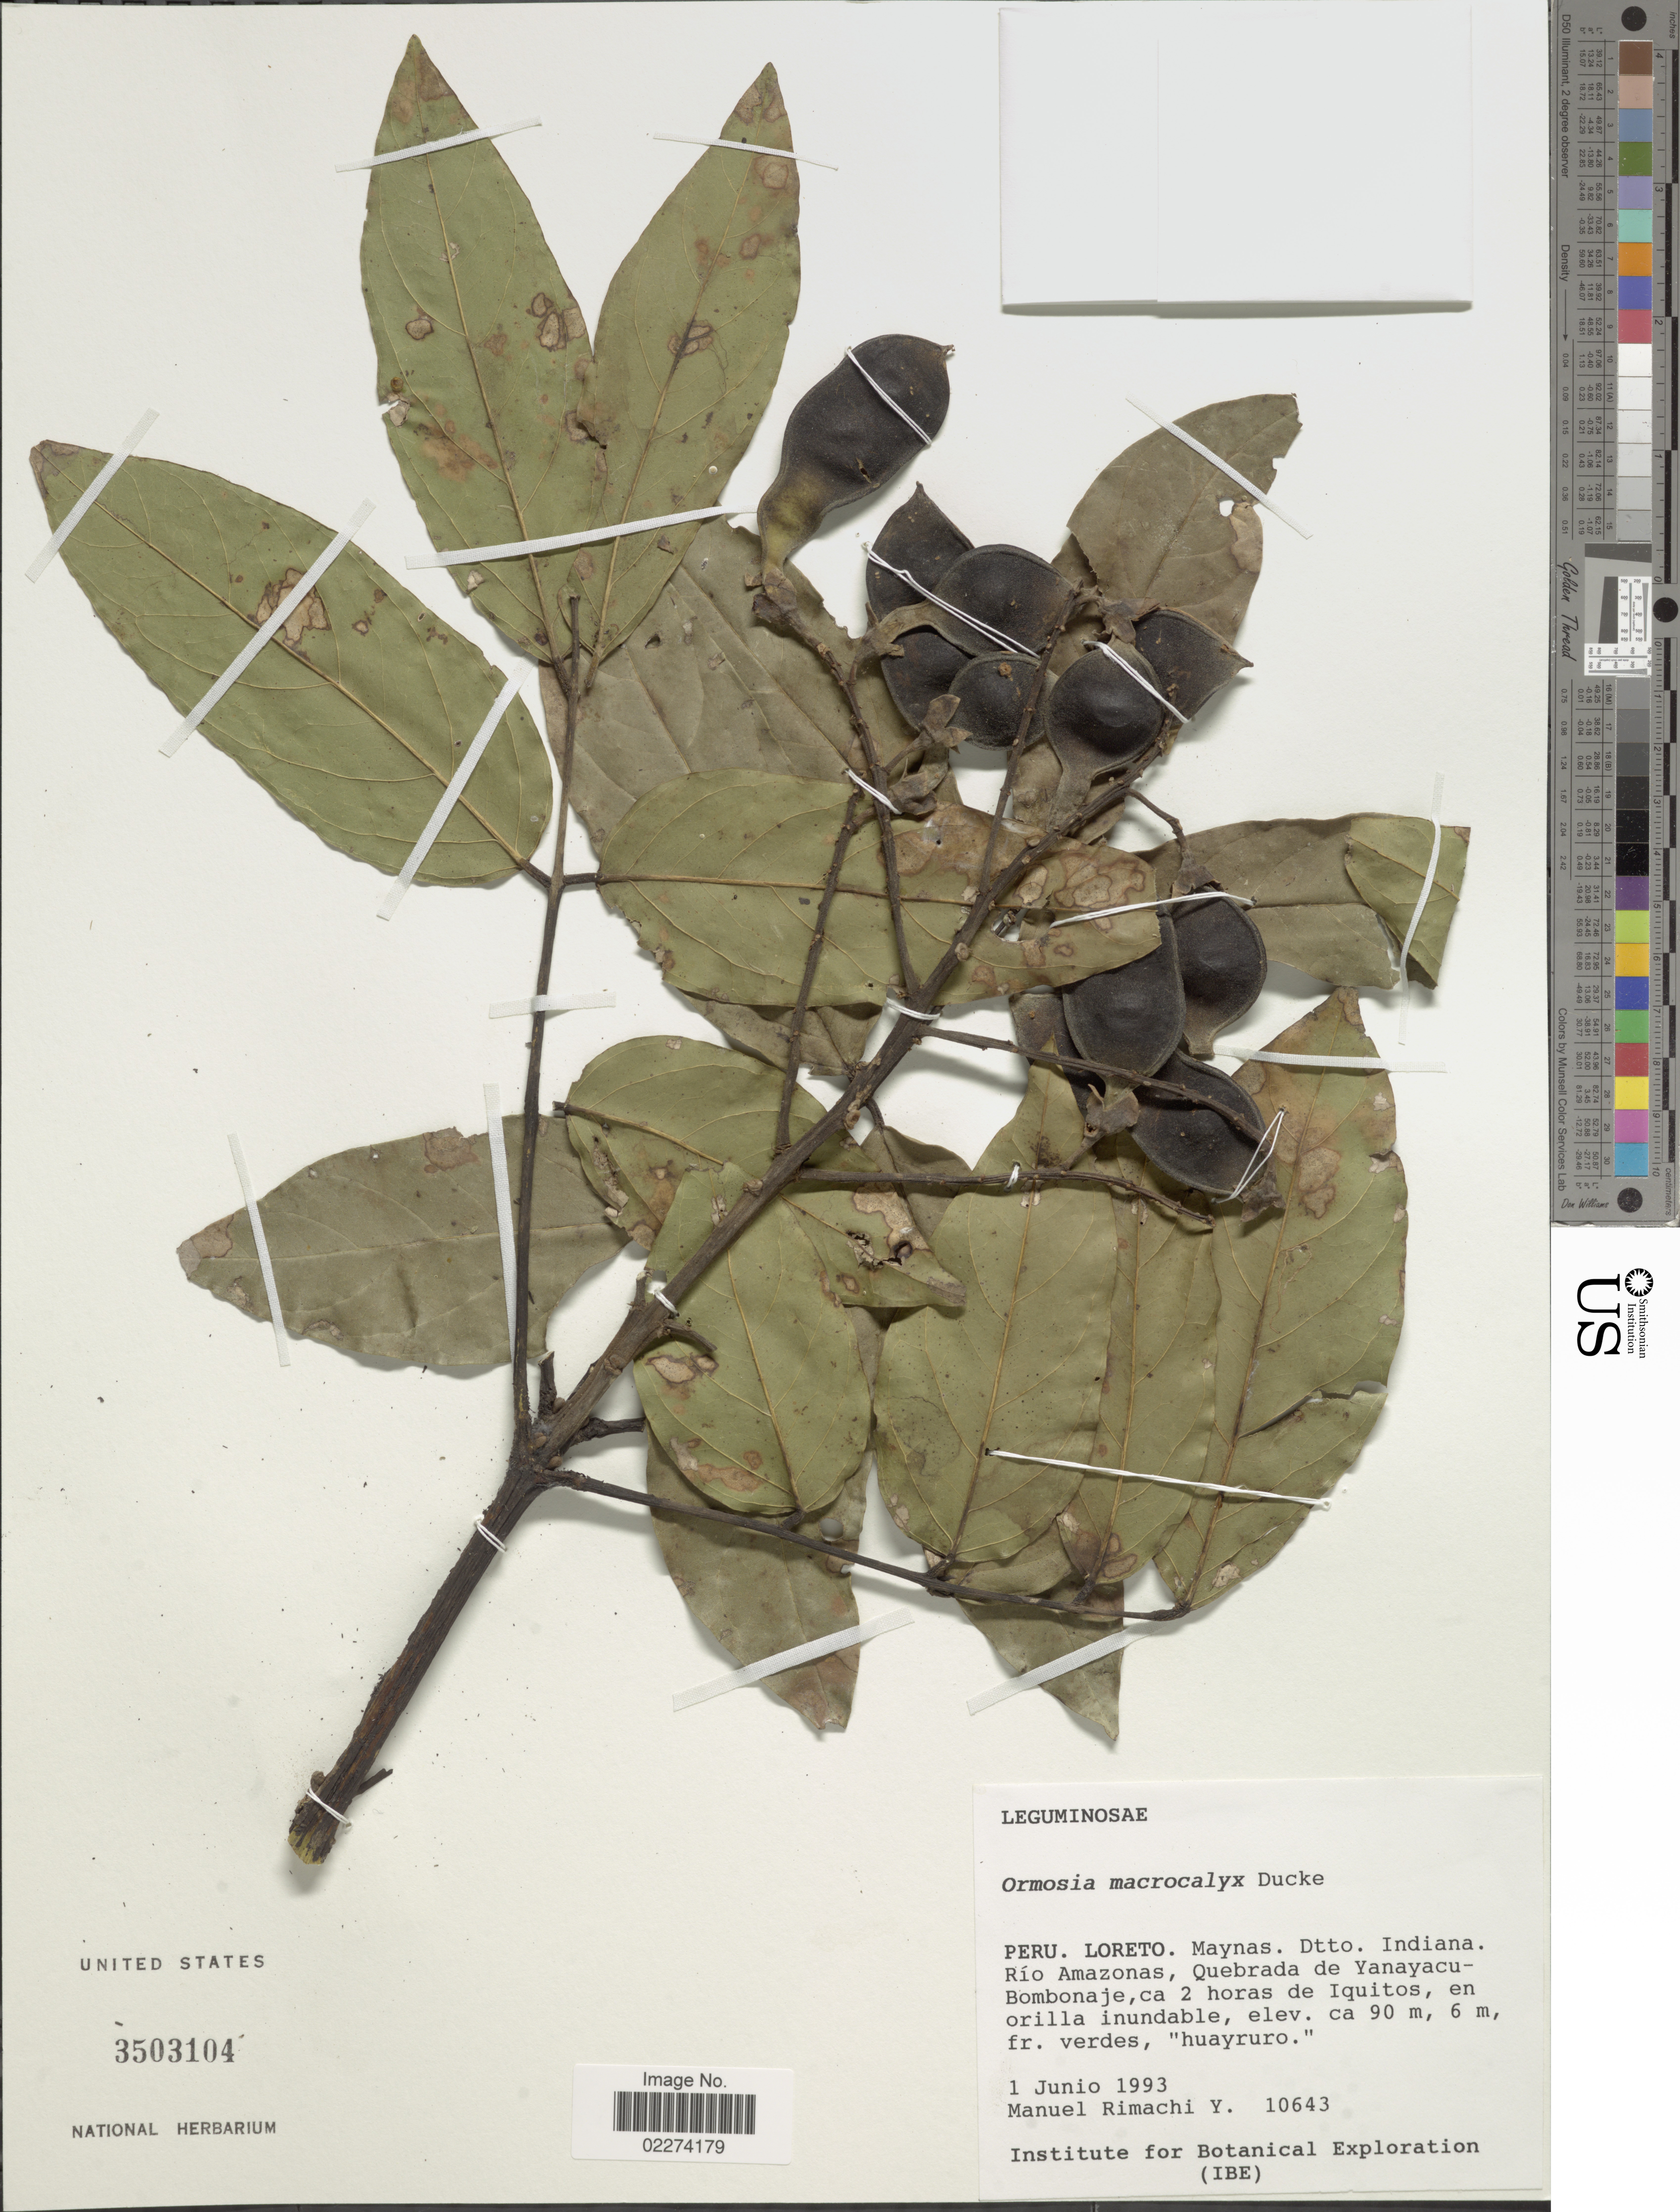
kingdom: Plantae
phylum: Tracheophyta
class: Magnoliopsida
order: Fabales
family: Fabaceae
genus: Ormosia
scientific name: Ormosia macrocalyx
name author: Ducke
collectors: M. Rimachi Y.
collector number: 10643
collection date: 1993-06-01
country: Peru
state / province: Loreto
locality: Maynas, Dtto. Indiana, Rio Amazonas, Quebrada de Yanayacu-Bombonaje, 2 horas de Iquitos, en orilla inundable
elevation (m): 90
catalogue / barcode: US 3503104